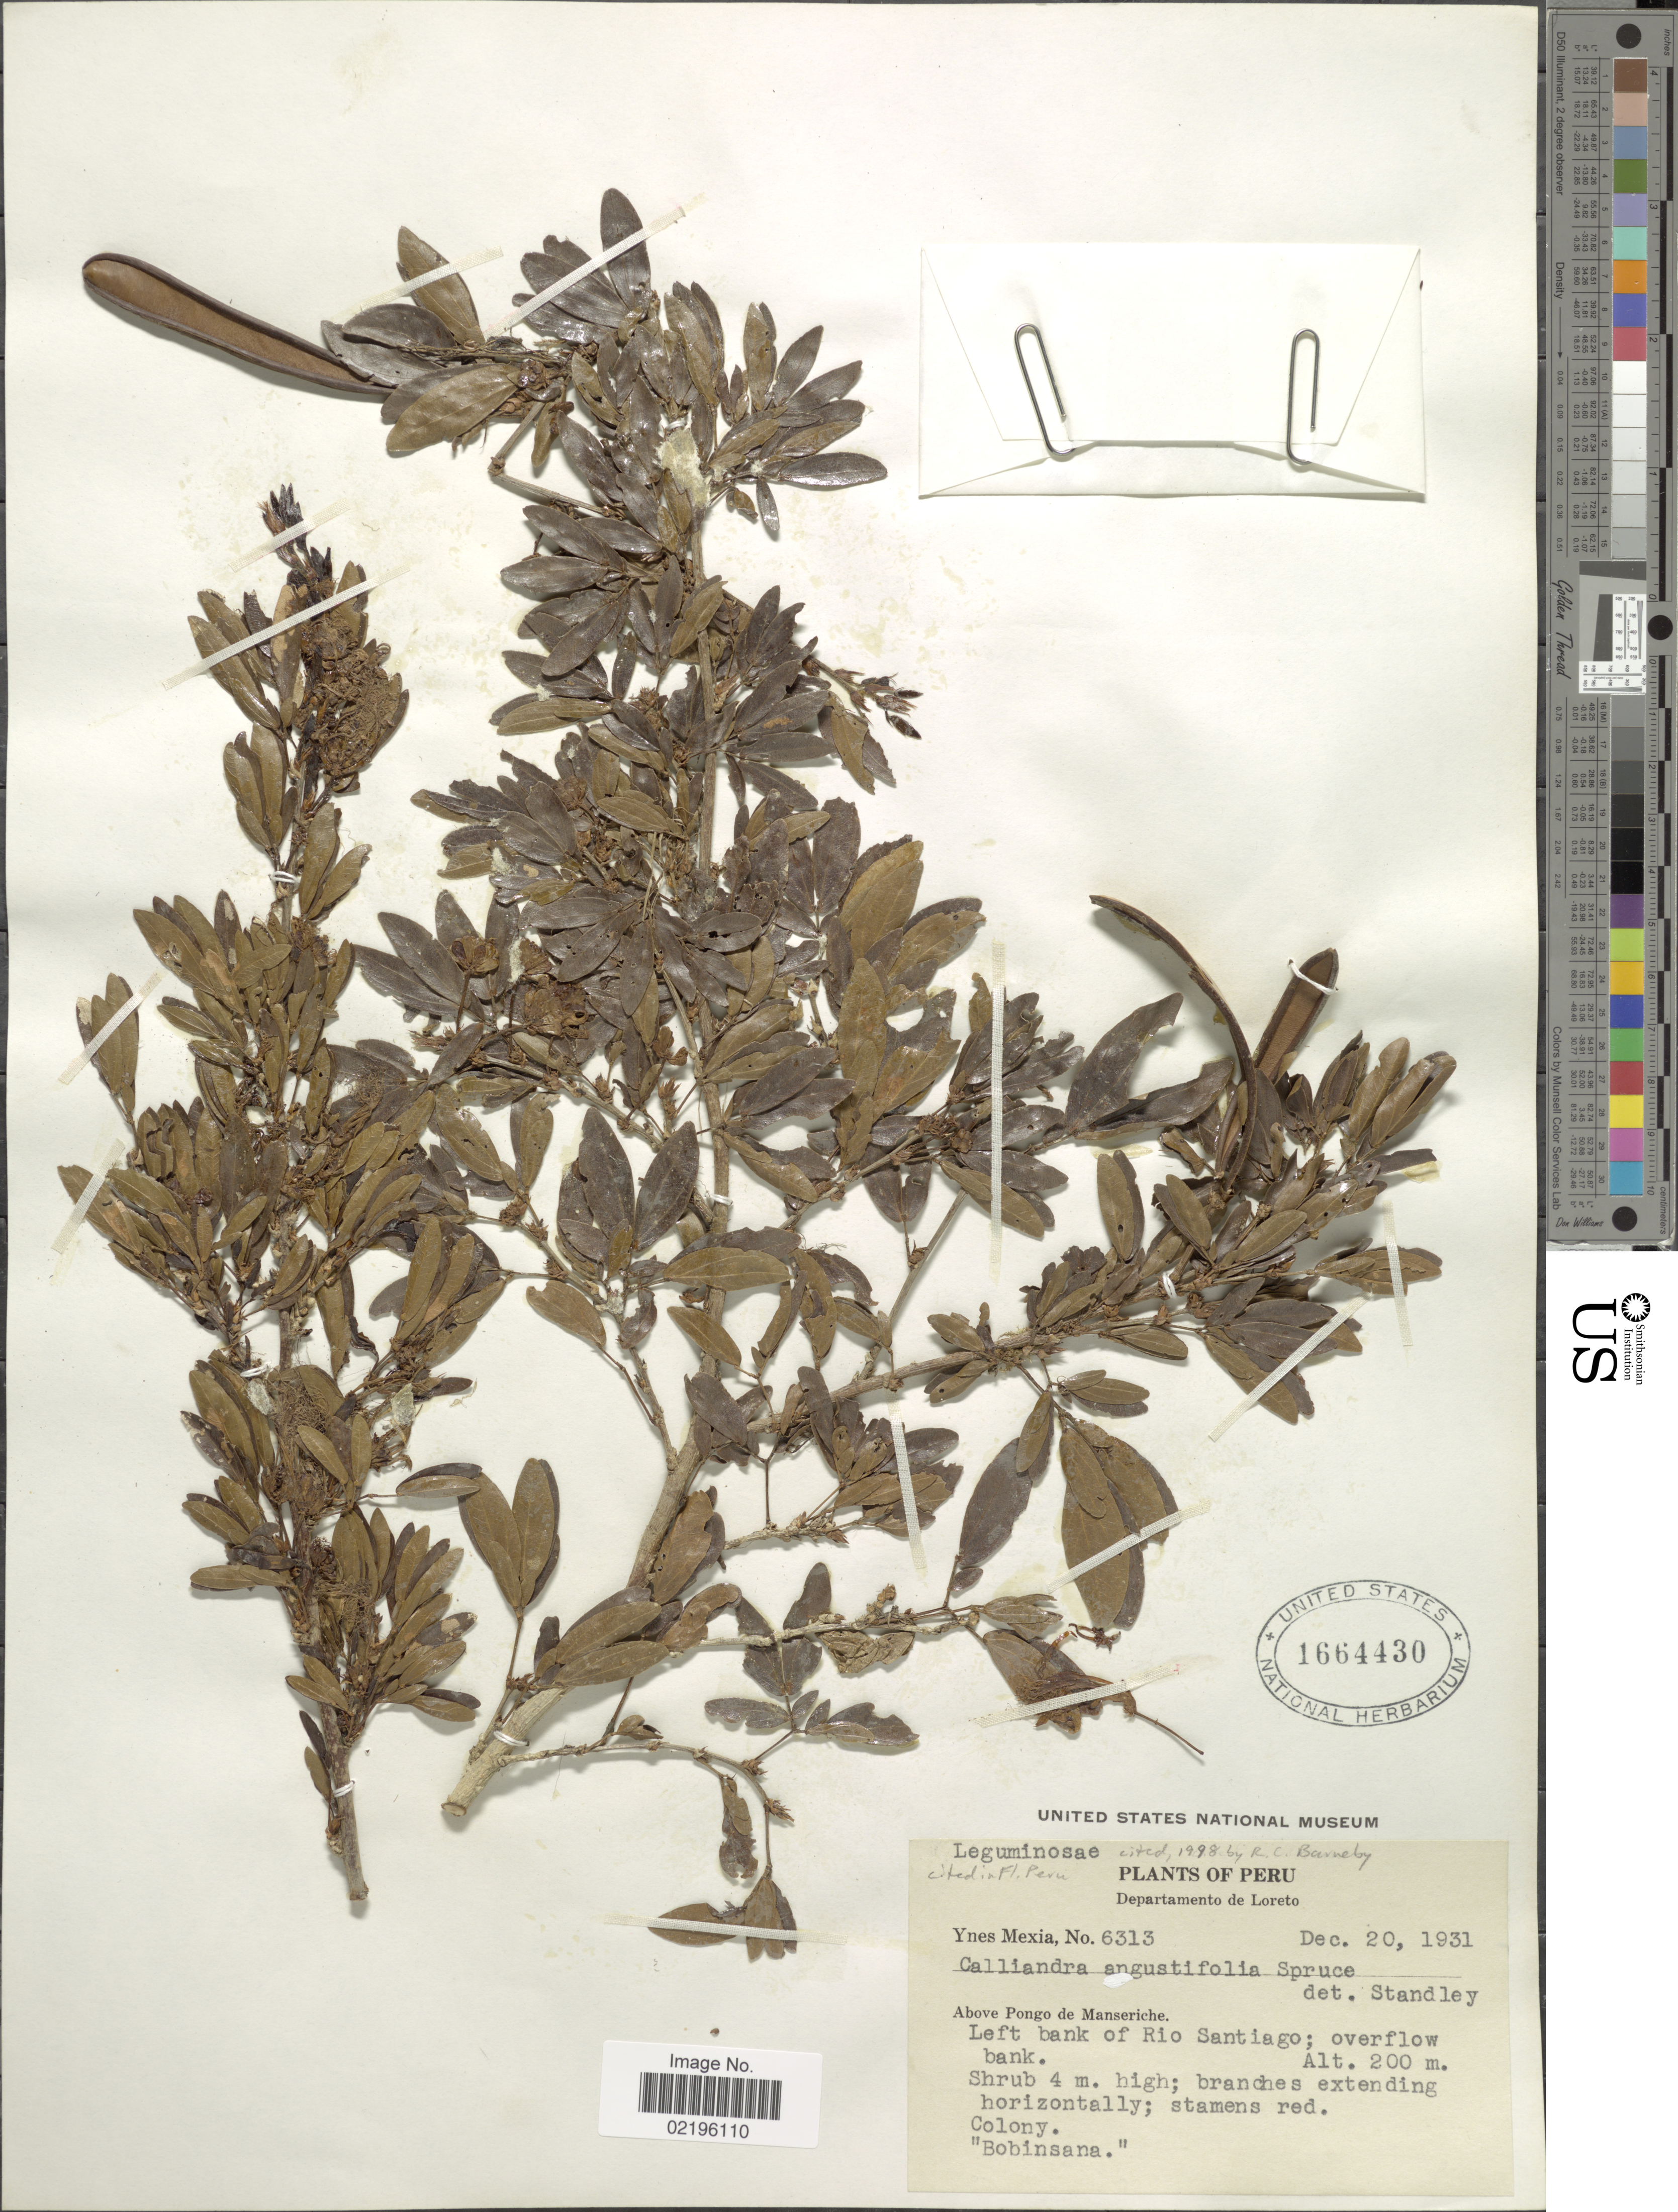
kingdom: Plantae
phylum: Tracheophyta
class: Magnoliopsida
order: Fabales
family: Fabaceae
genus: Calliandra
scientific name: Calliandra angustifolia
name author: Spruce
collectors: Y. Mexia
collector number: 6313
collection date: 1931-12-20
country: Peru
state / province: Loreto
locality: Departamento of Loreto. Above Pongo de Manseriche. Left bank of Rio Santiago; overflow bank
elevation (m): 200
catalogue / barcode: US 1664430